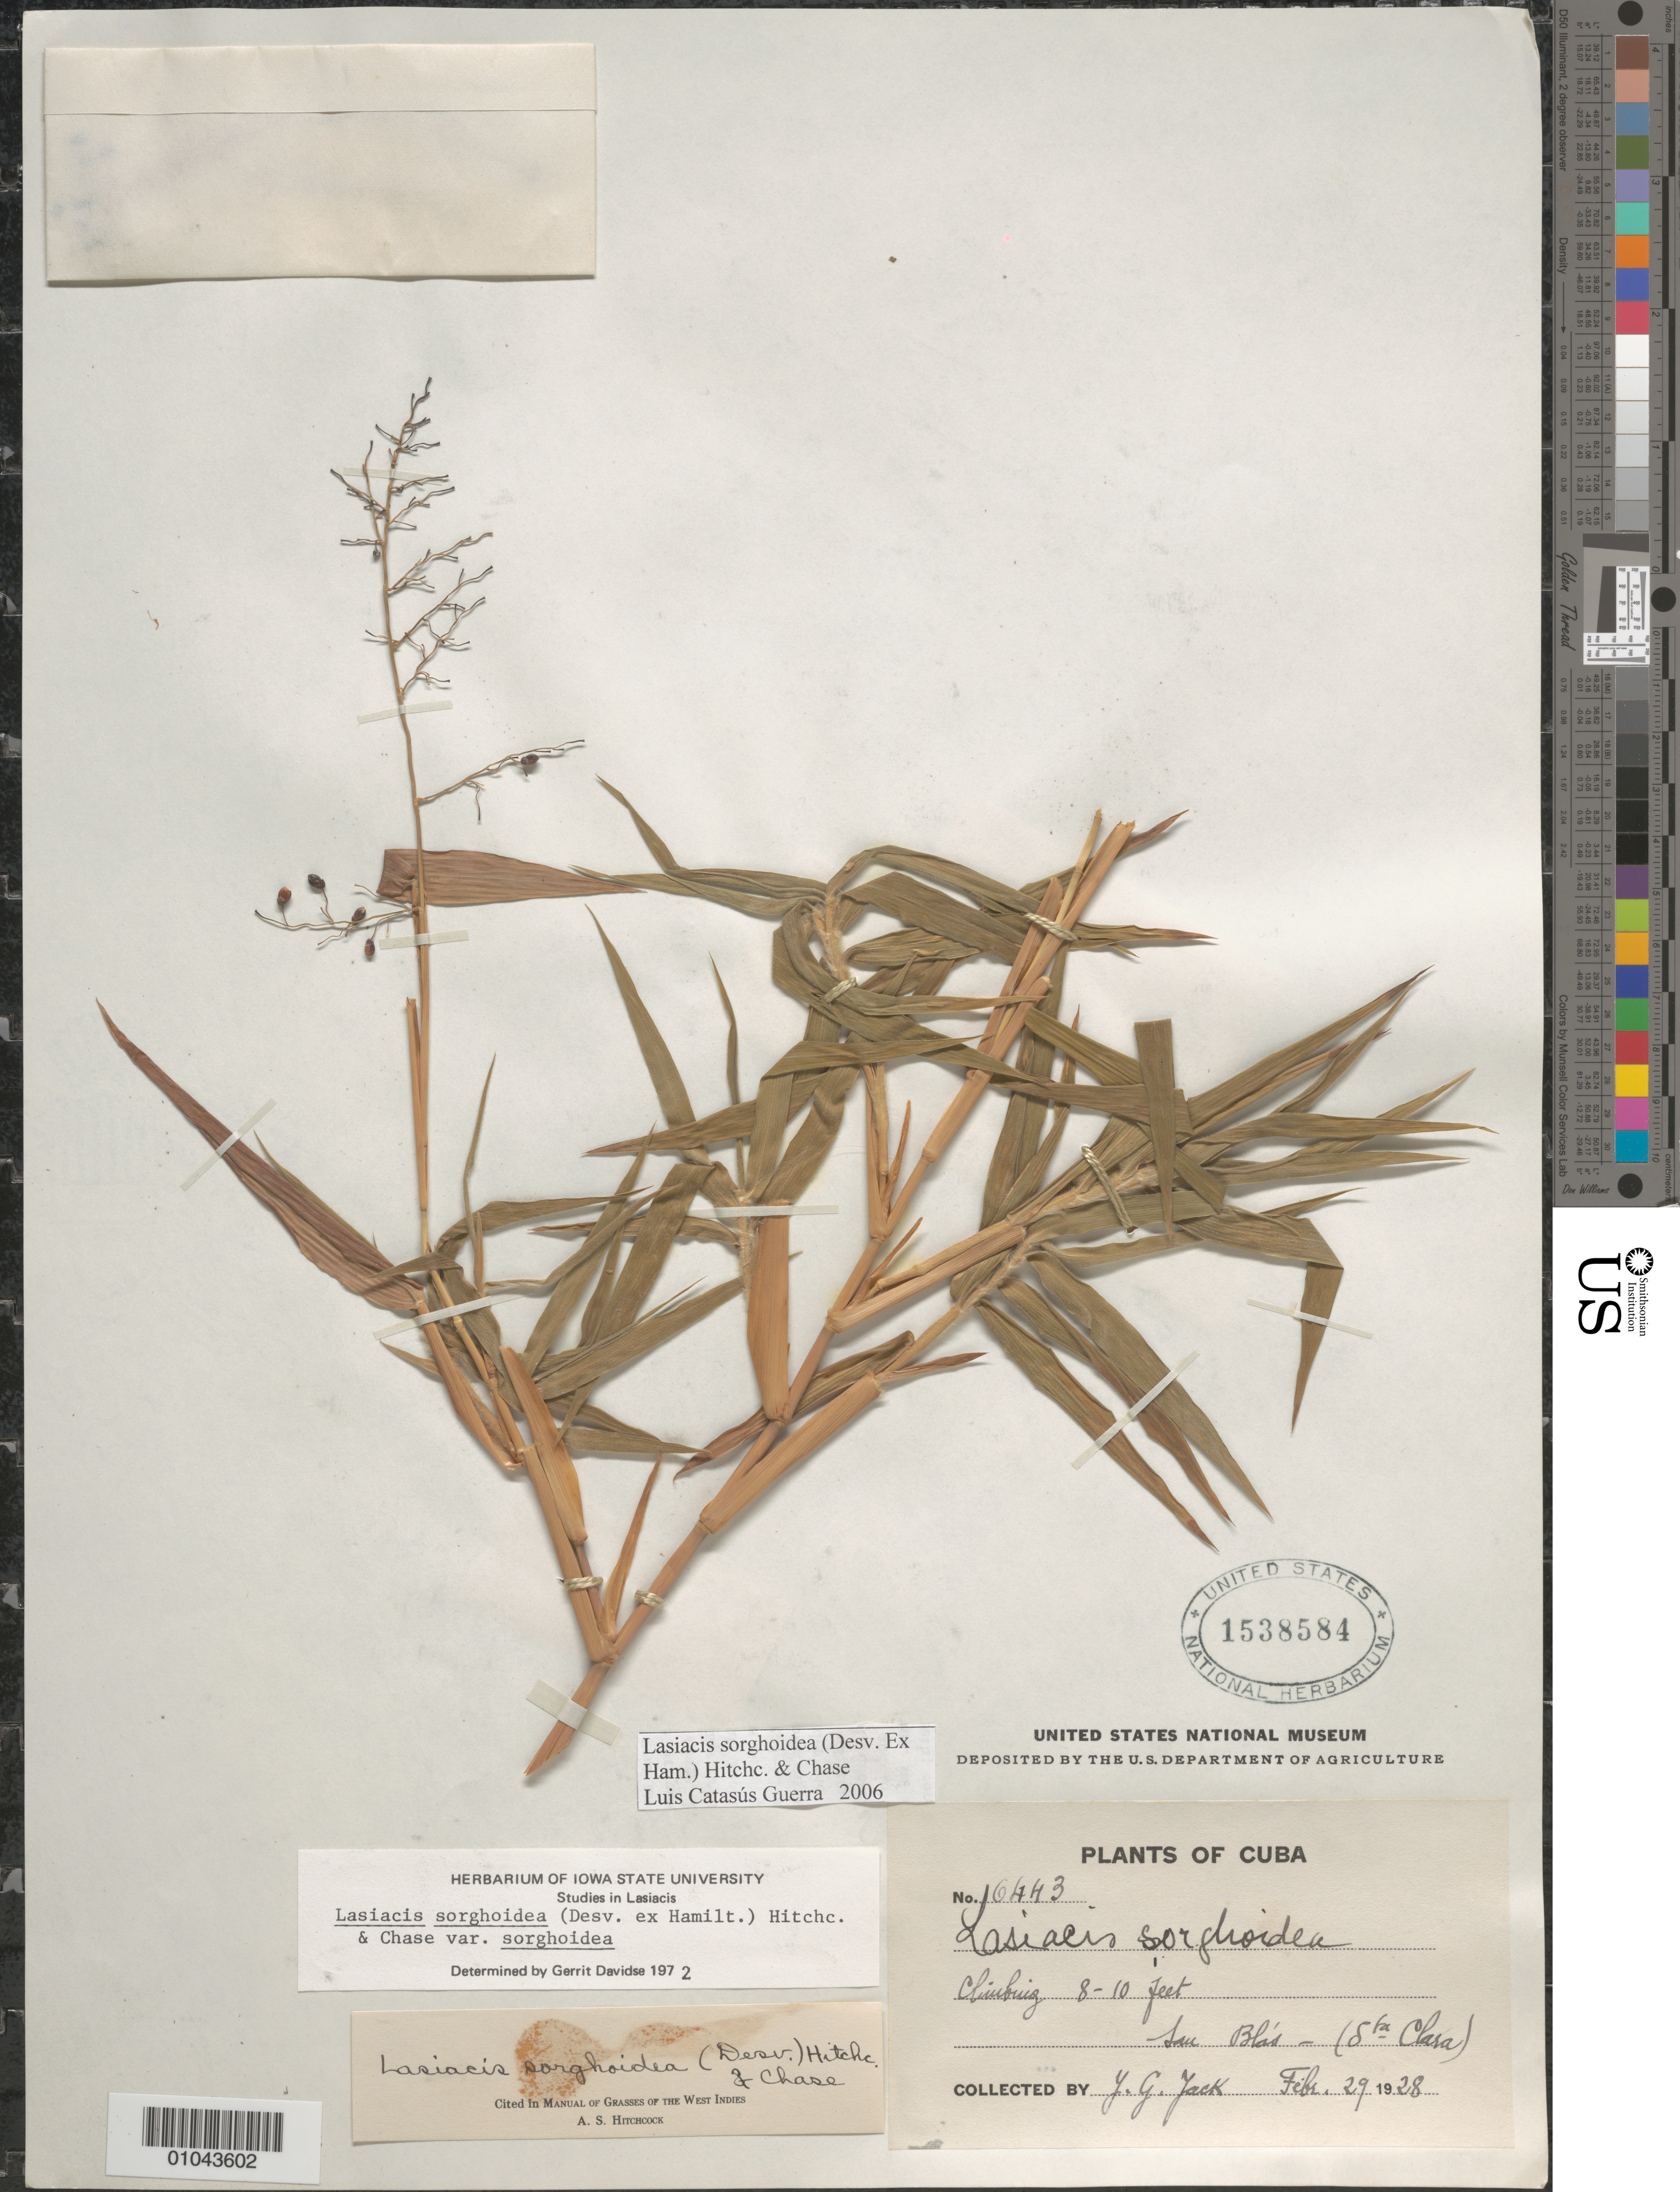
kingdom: Plantae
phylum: Tracheophyta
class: Liliopsida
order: Poales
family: Poaceae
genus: Lasiacis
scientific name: Lasiacis sorghoidea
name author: (Desv. ex Ham.) Hitchc. & Chase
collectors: J. G. Jack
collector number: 16443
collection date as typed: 29 Feb 1928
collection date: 1928-02-29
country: Cuba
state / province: Villa Clara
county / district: Santa Clara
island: Cuba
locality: San Blas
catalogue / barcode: US 1538584